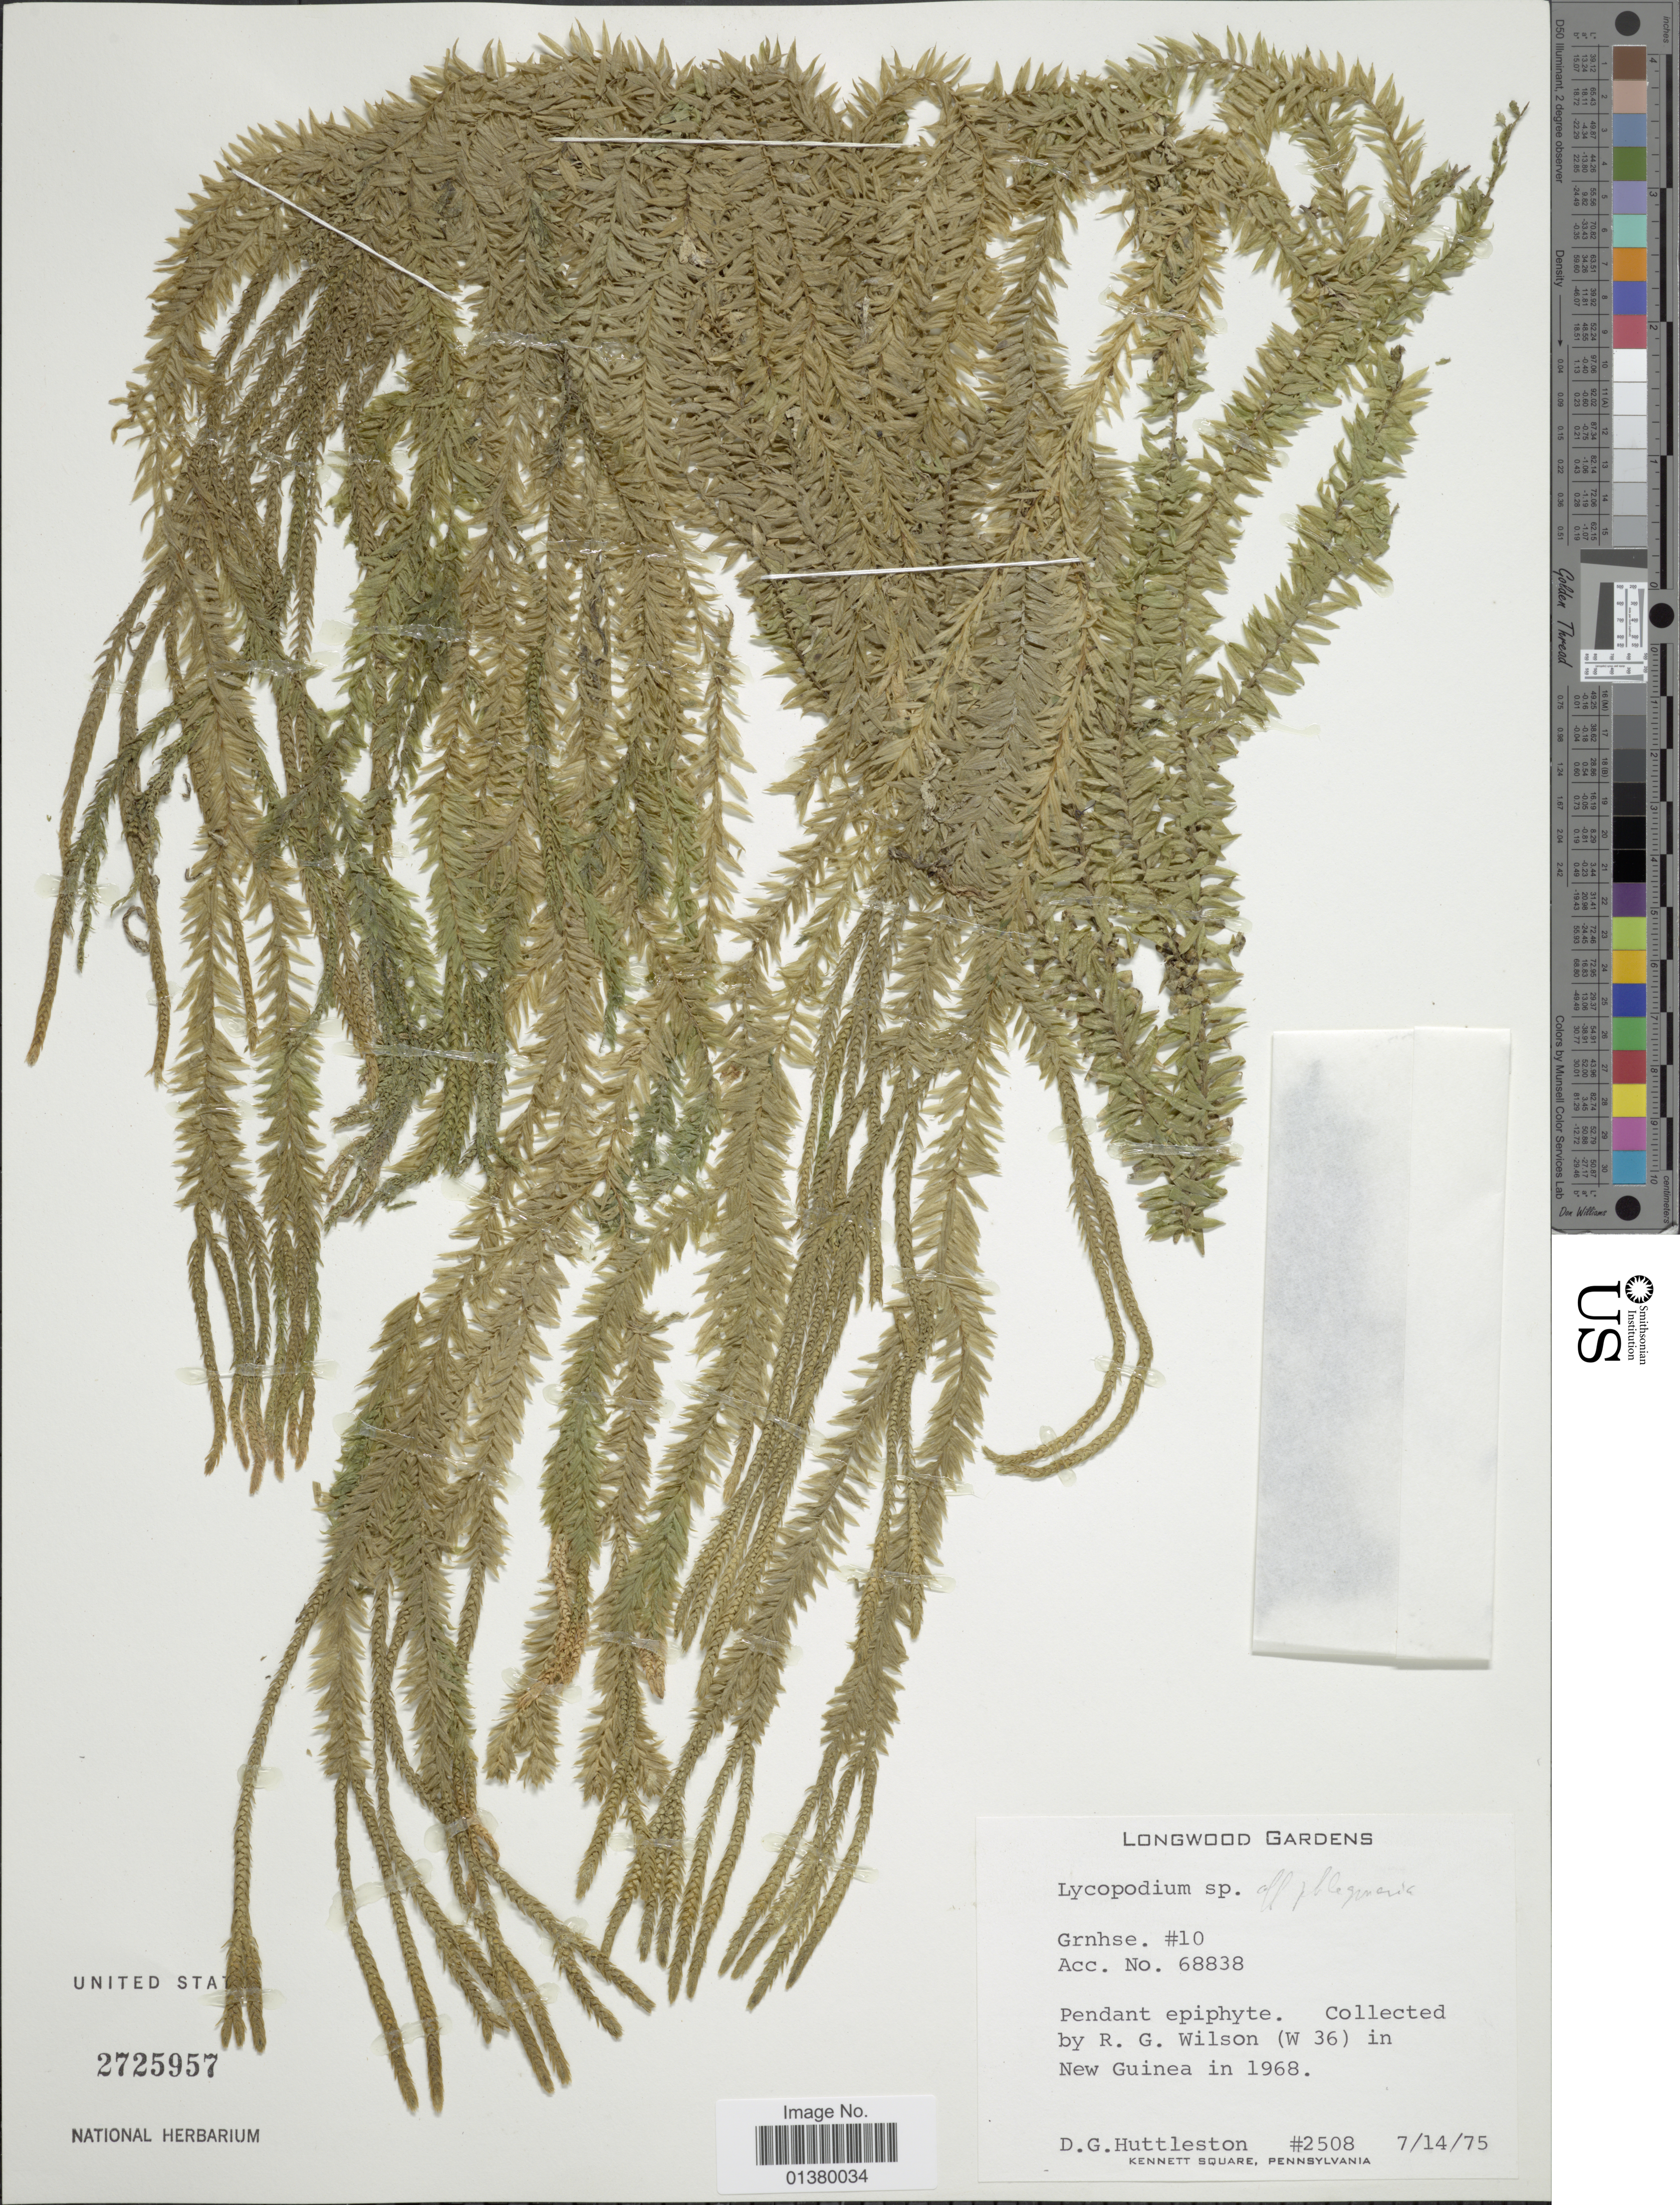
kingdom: Plantae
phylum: Tracheophyta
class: Lycopodiopsida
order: Lycopodiales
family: Lycopodiaceae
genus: Phlegmariurus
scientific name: Phlegmariurus phlegmaria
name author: (L.) Holub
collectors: D. G. Huttleston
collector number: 2508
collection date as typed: Transcribed d/m/y: 14/7/75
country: United States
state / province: Pennsylvania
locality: Longwoods Gardens, Grnhse. #10 Pendant epiphyte.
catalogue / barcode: US 2725957